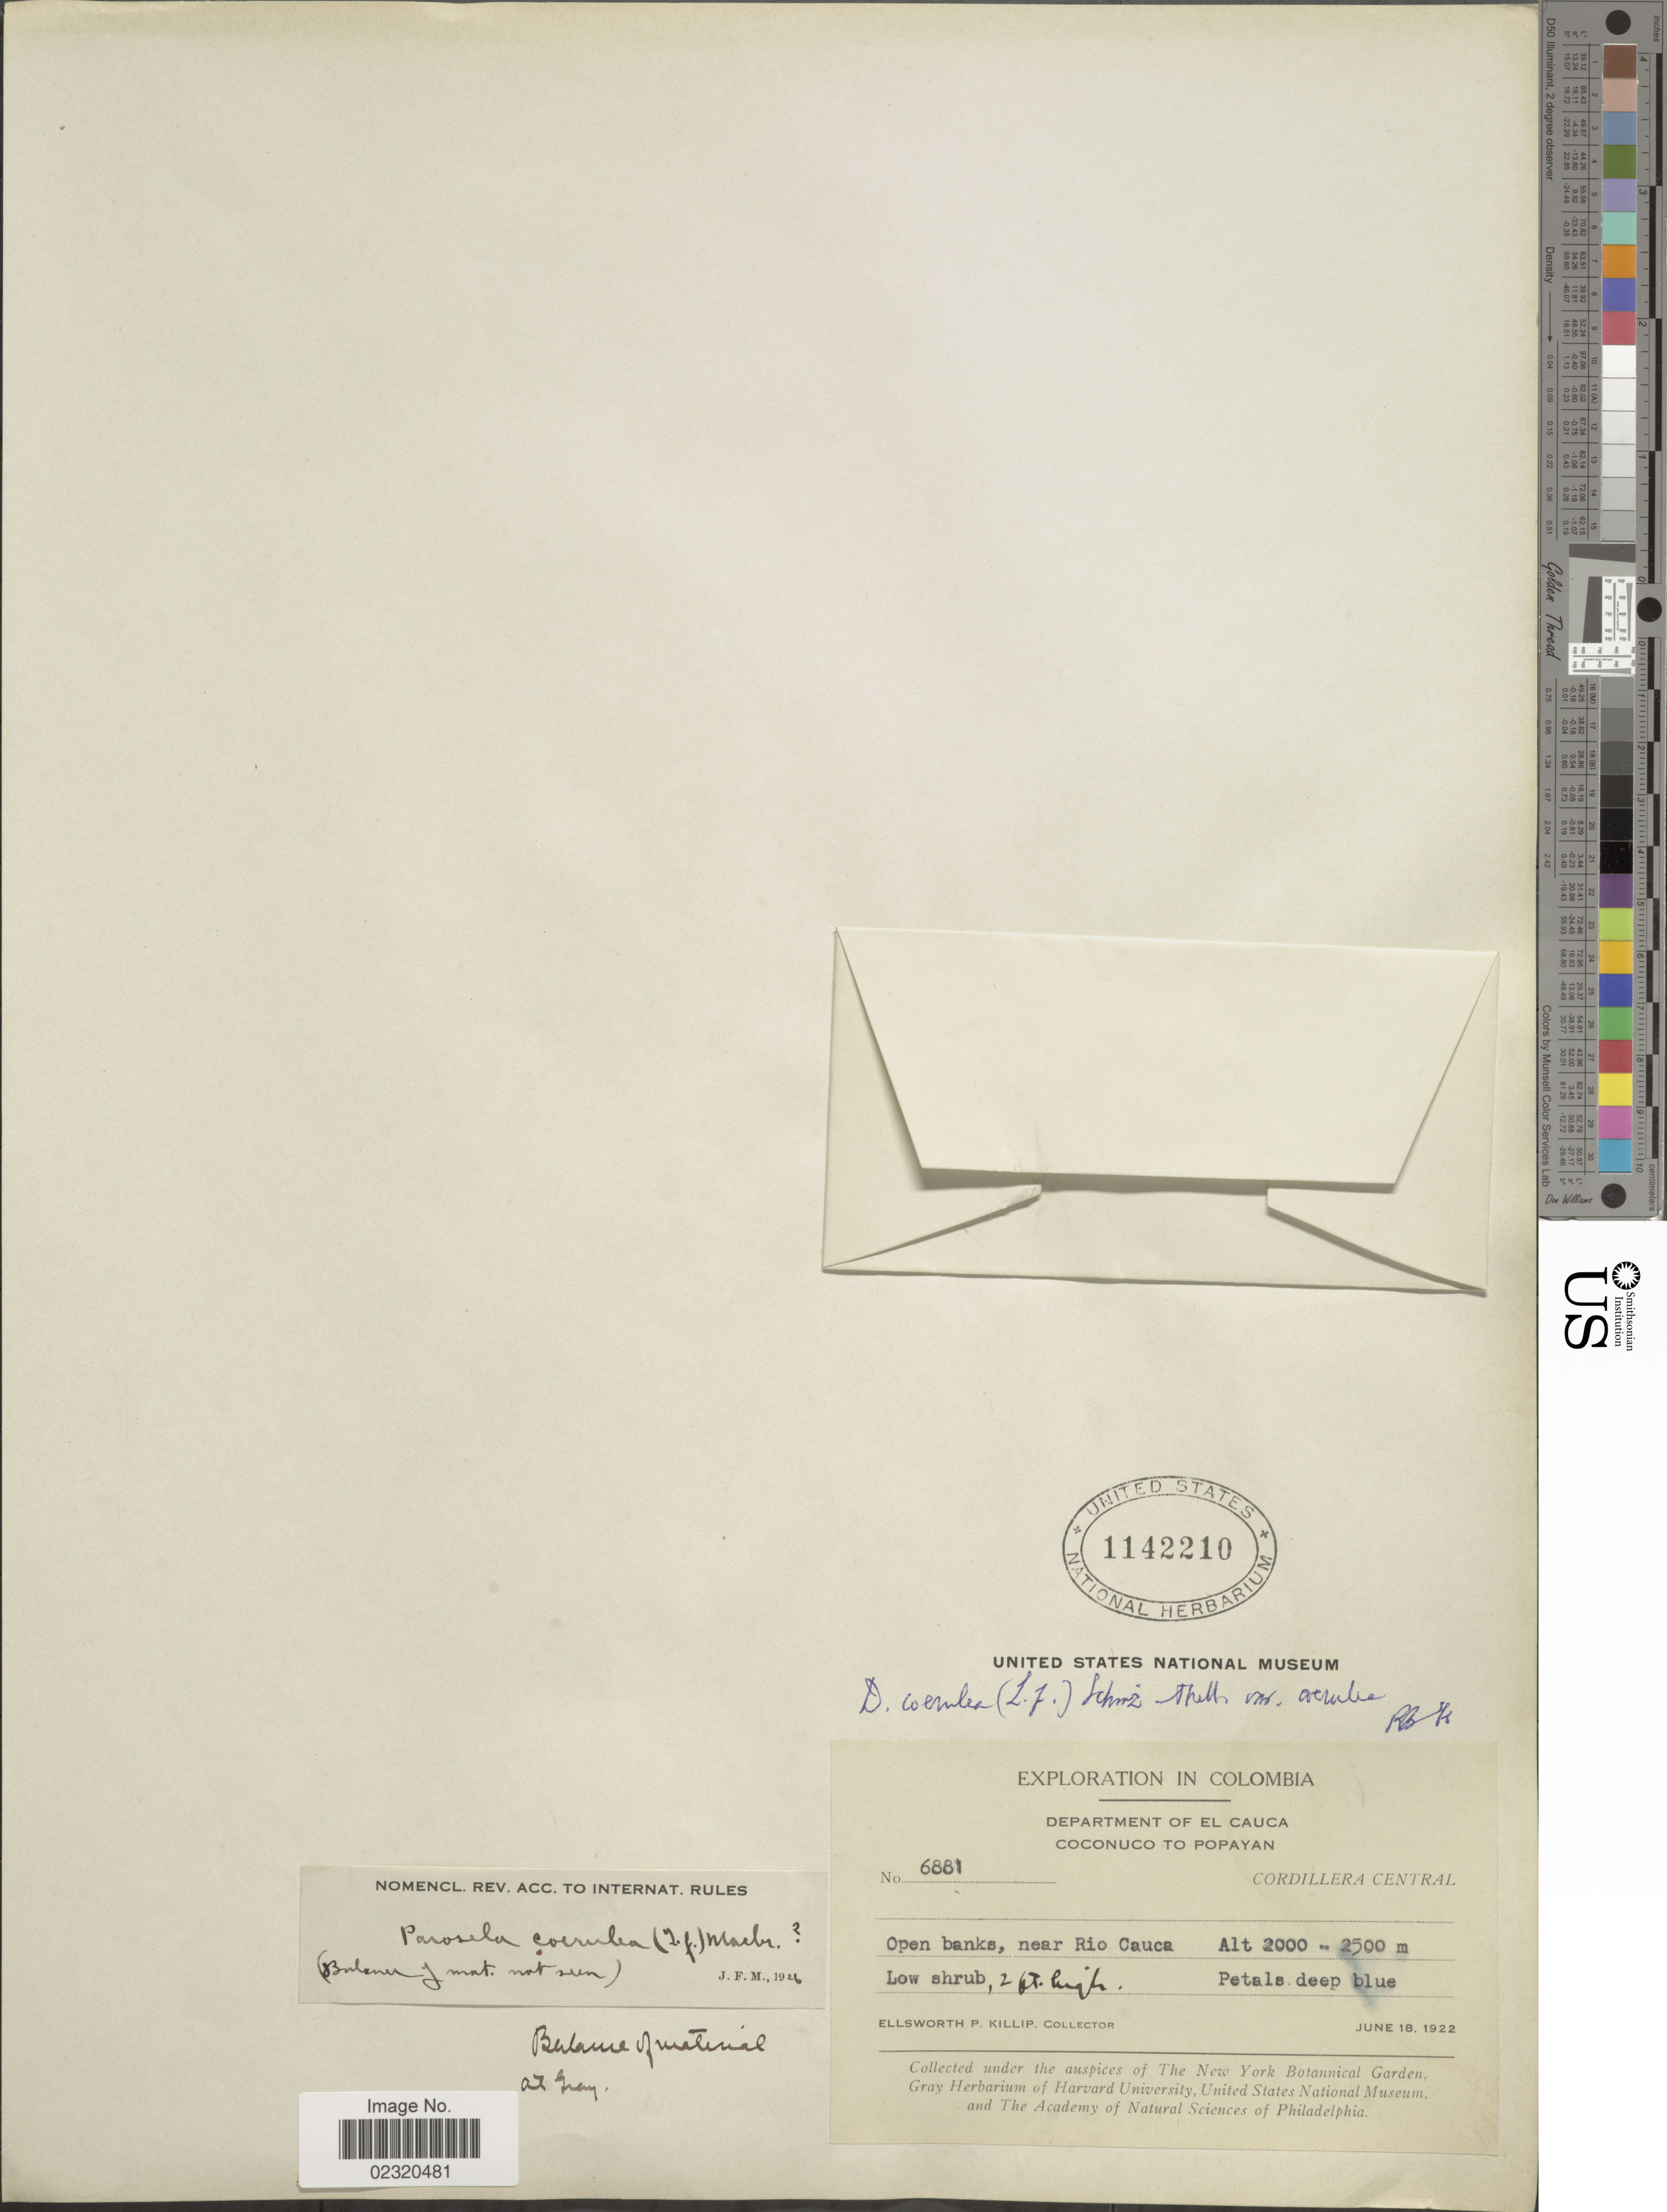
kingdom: Plantae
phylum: Tracheophyta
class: Magnoliopsida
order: Fabales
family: Fabaceae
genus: Dalea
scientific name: Dalea coerulea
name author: (L. f.) Schinz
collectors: E. P. Killip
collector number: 6881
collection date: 1922-06-18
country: Colombia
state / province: Cauca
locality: Coconuco to Popayan, Cordillera Central, near Rio Cauca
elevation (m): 2000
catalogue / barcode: US 1142210